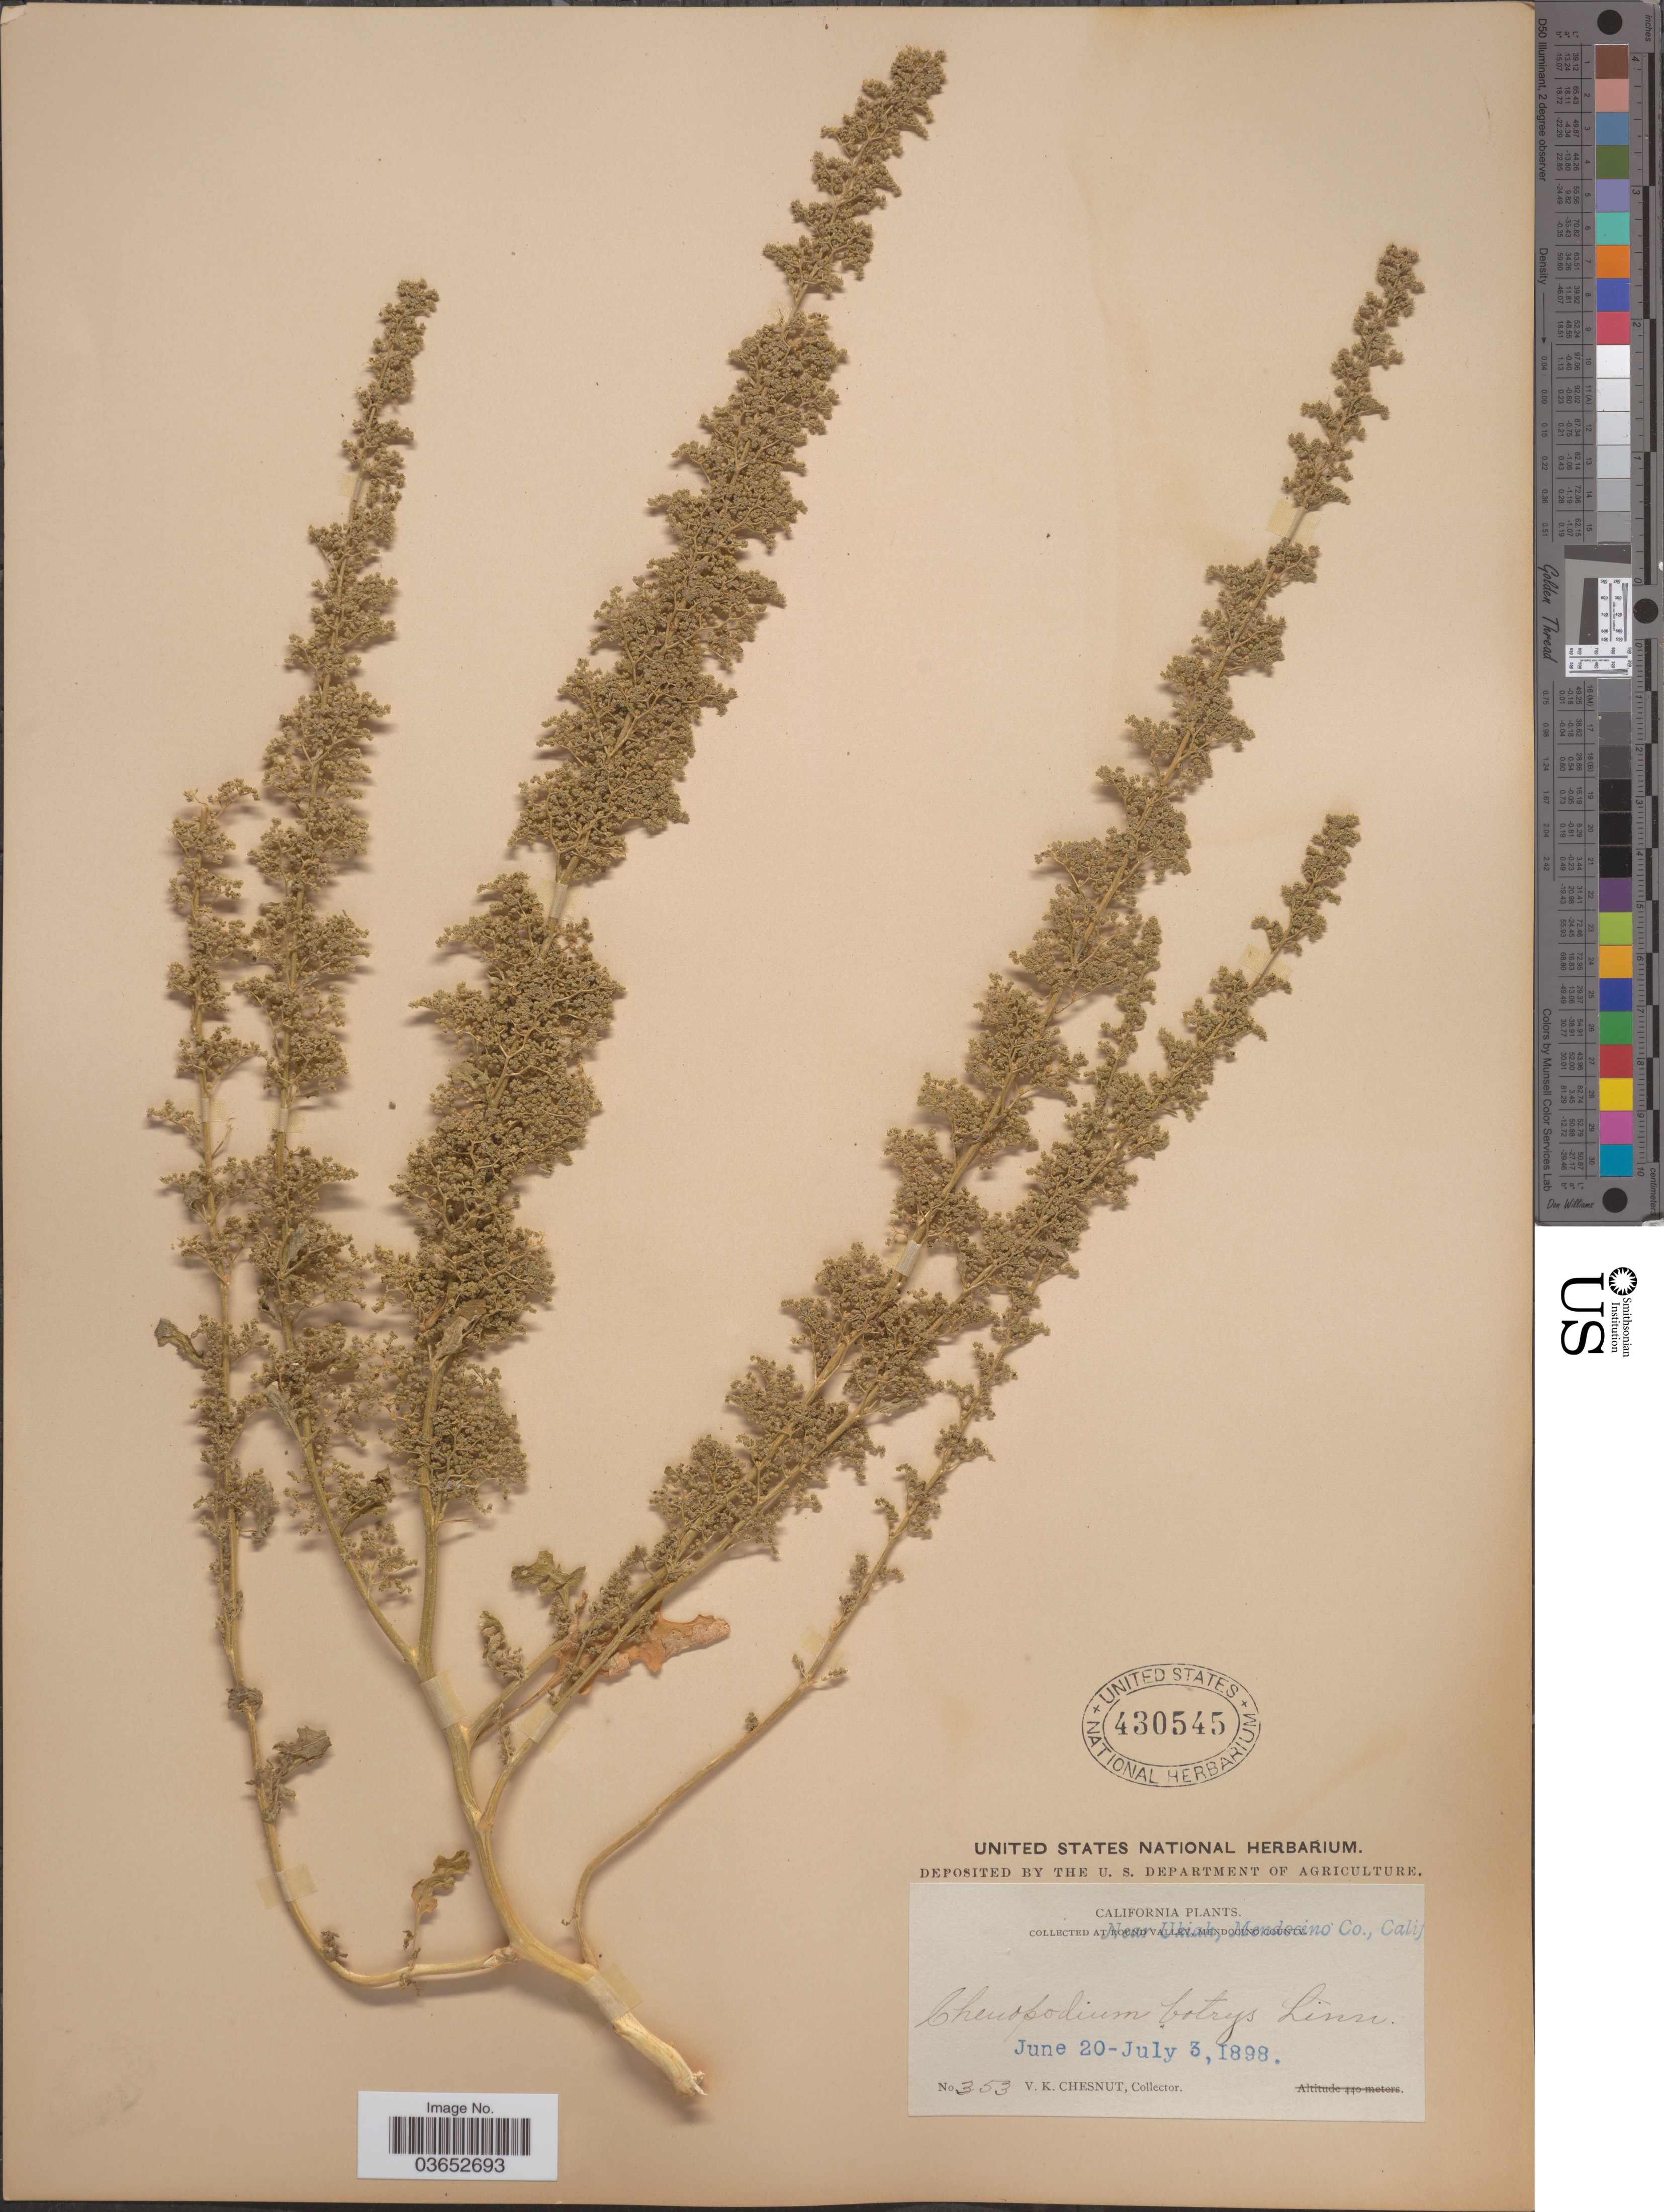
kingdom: Plantae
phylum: Tracheophyta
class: Magnoliopsida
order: Caryophyllales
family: Amaranthaceae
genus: Chenopodium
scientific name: Chenopodium botrys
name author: L.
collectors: V. Chesnut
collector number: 353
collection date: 1898-06-20/1898-07-03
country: United States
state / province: California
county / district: Mendocino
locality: Near Ukiah, Mendocino Co.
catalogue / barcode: US 430545